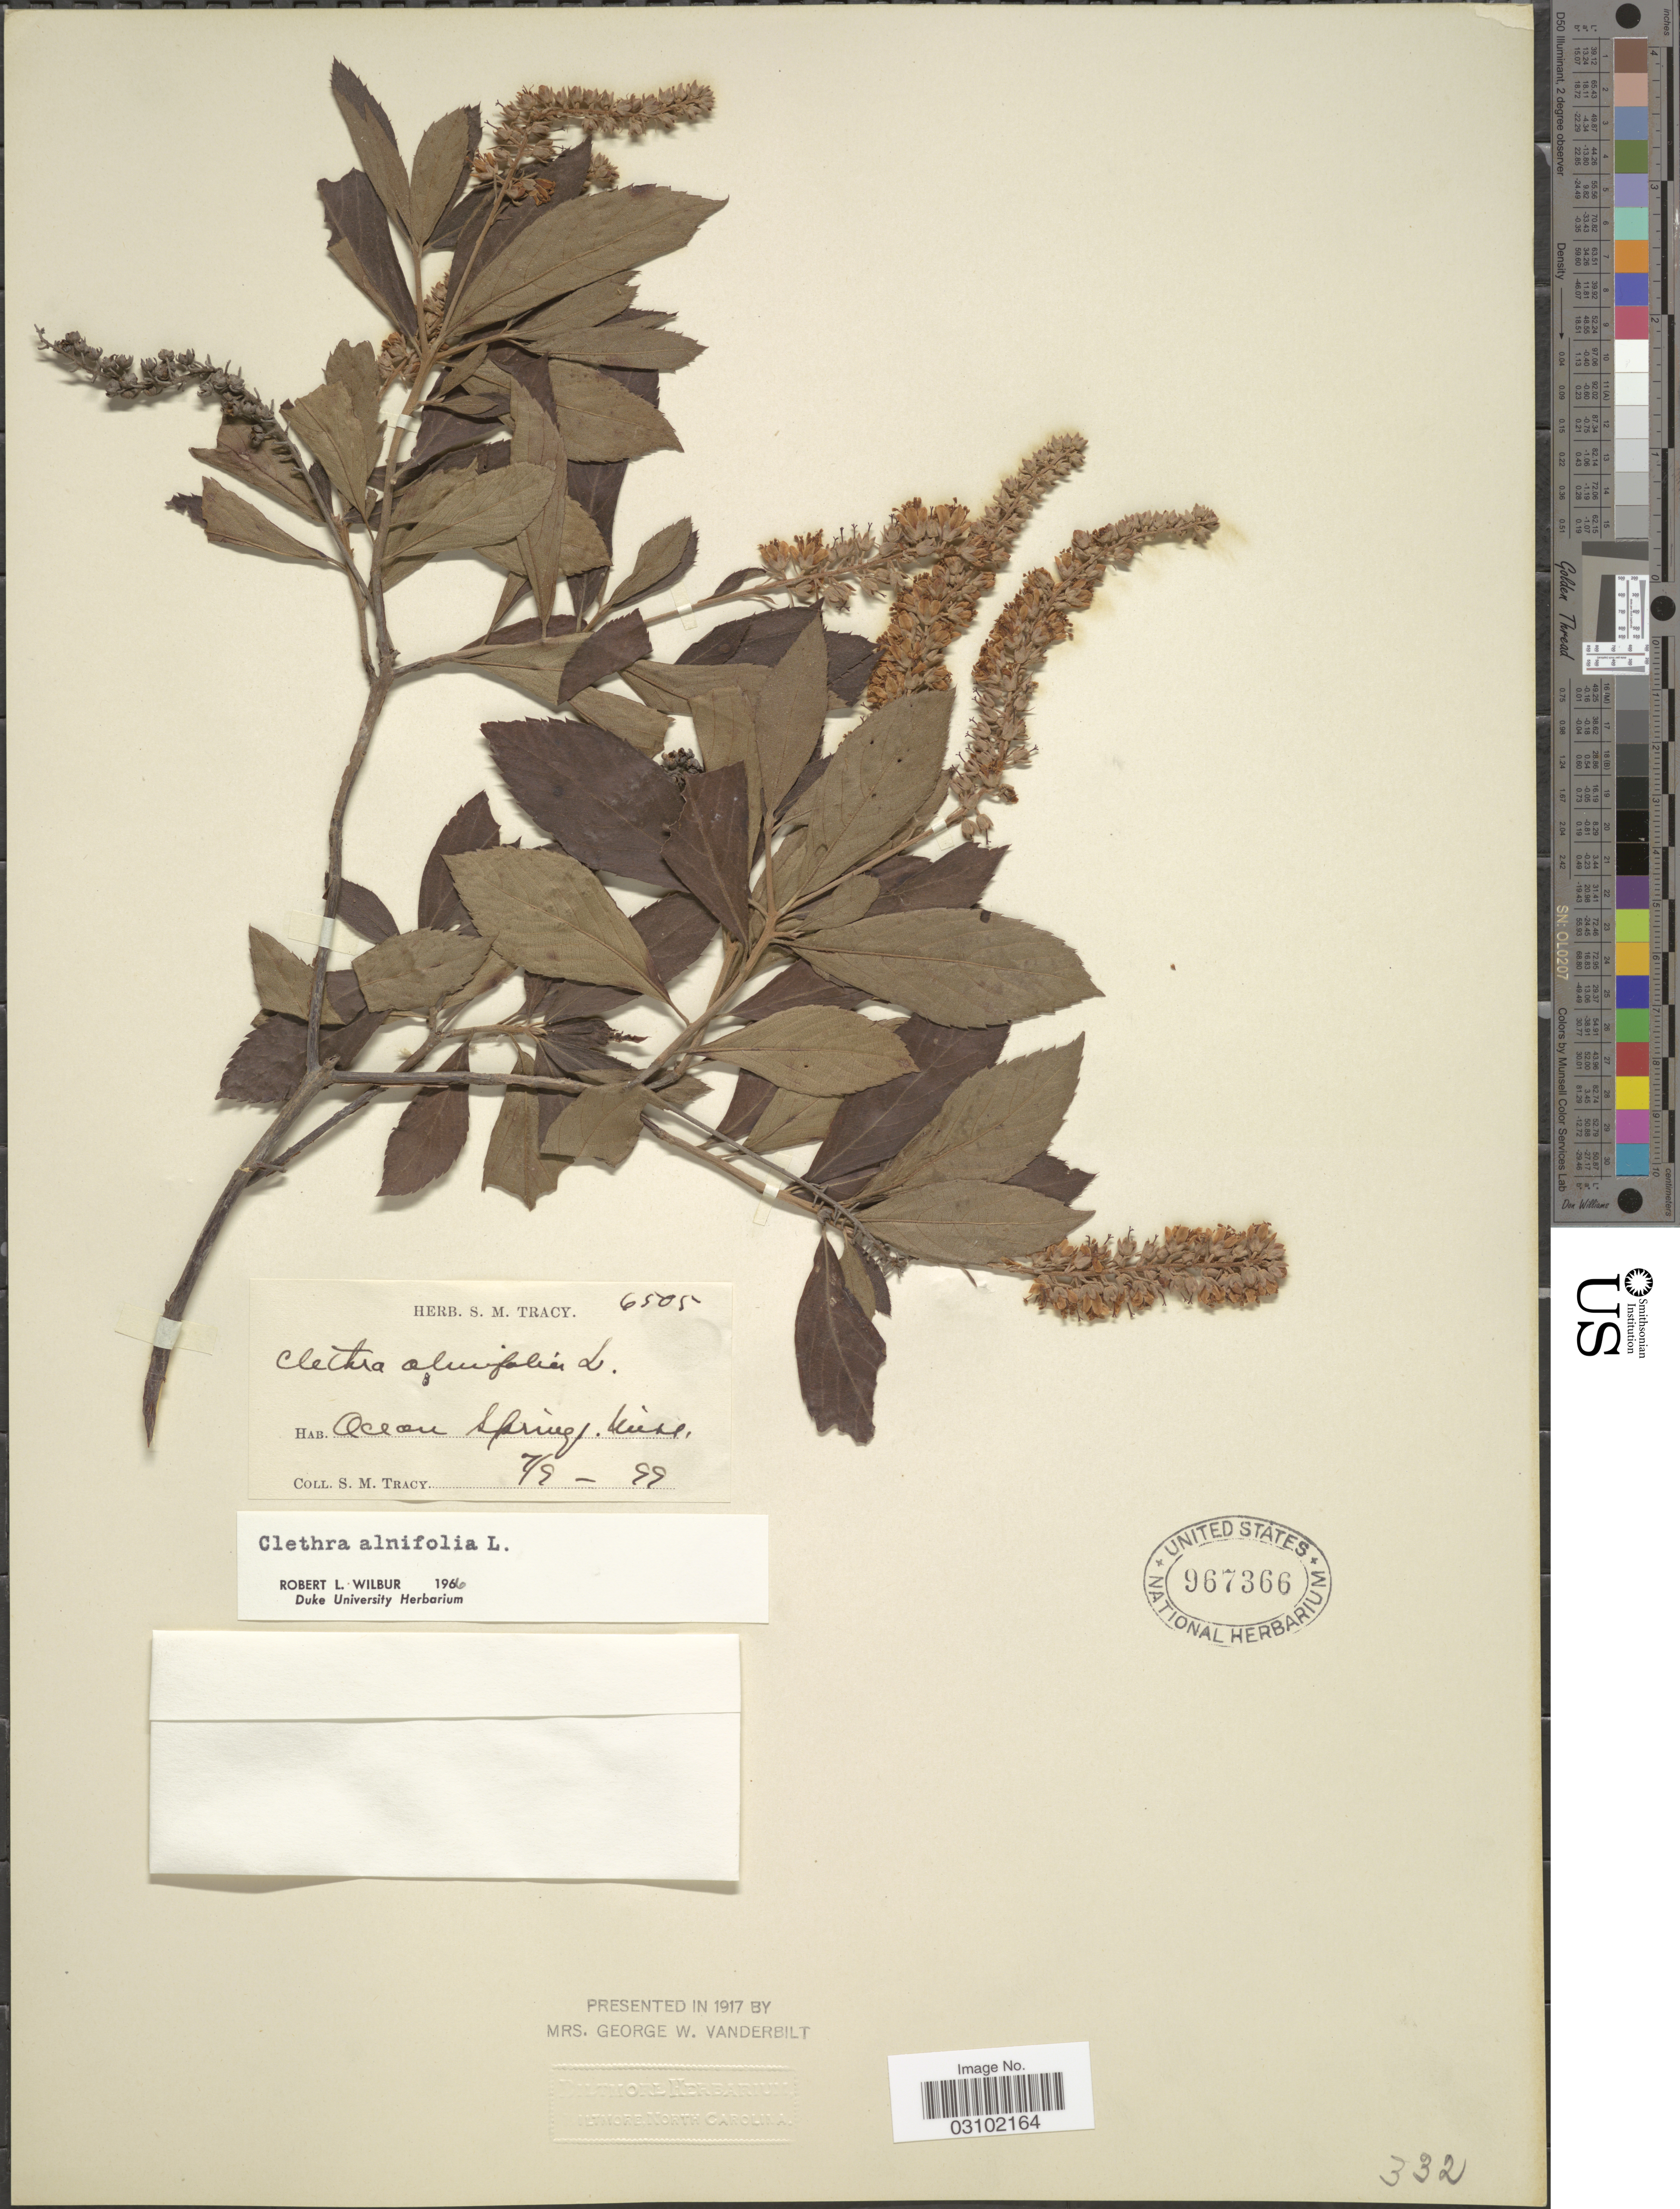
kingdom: Plantae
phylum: Tracheophyta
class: Magnoliopsida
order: Ericales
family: Clethraceae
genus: Clethra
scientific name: Clethra alnifolia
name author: L.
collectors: S. M. Tracy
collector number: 6505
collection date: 1899-07-09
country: United States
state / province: Mississippi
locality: Ocean Springs.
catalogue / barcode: US 967366